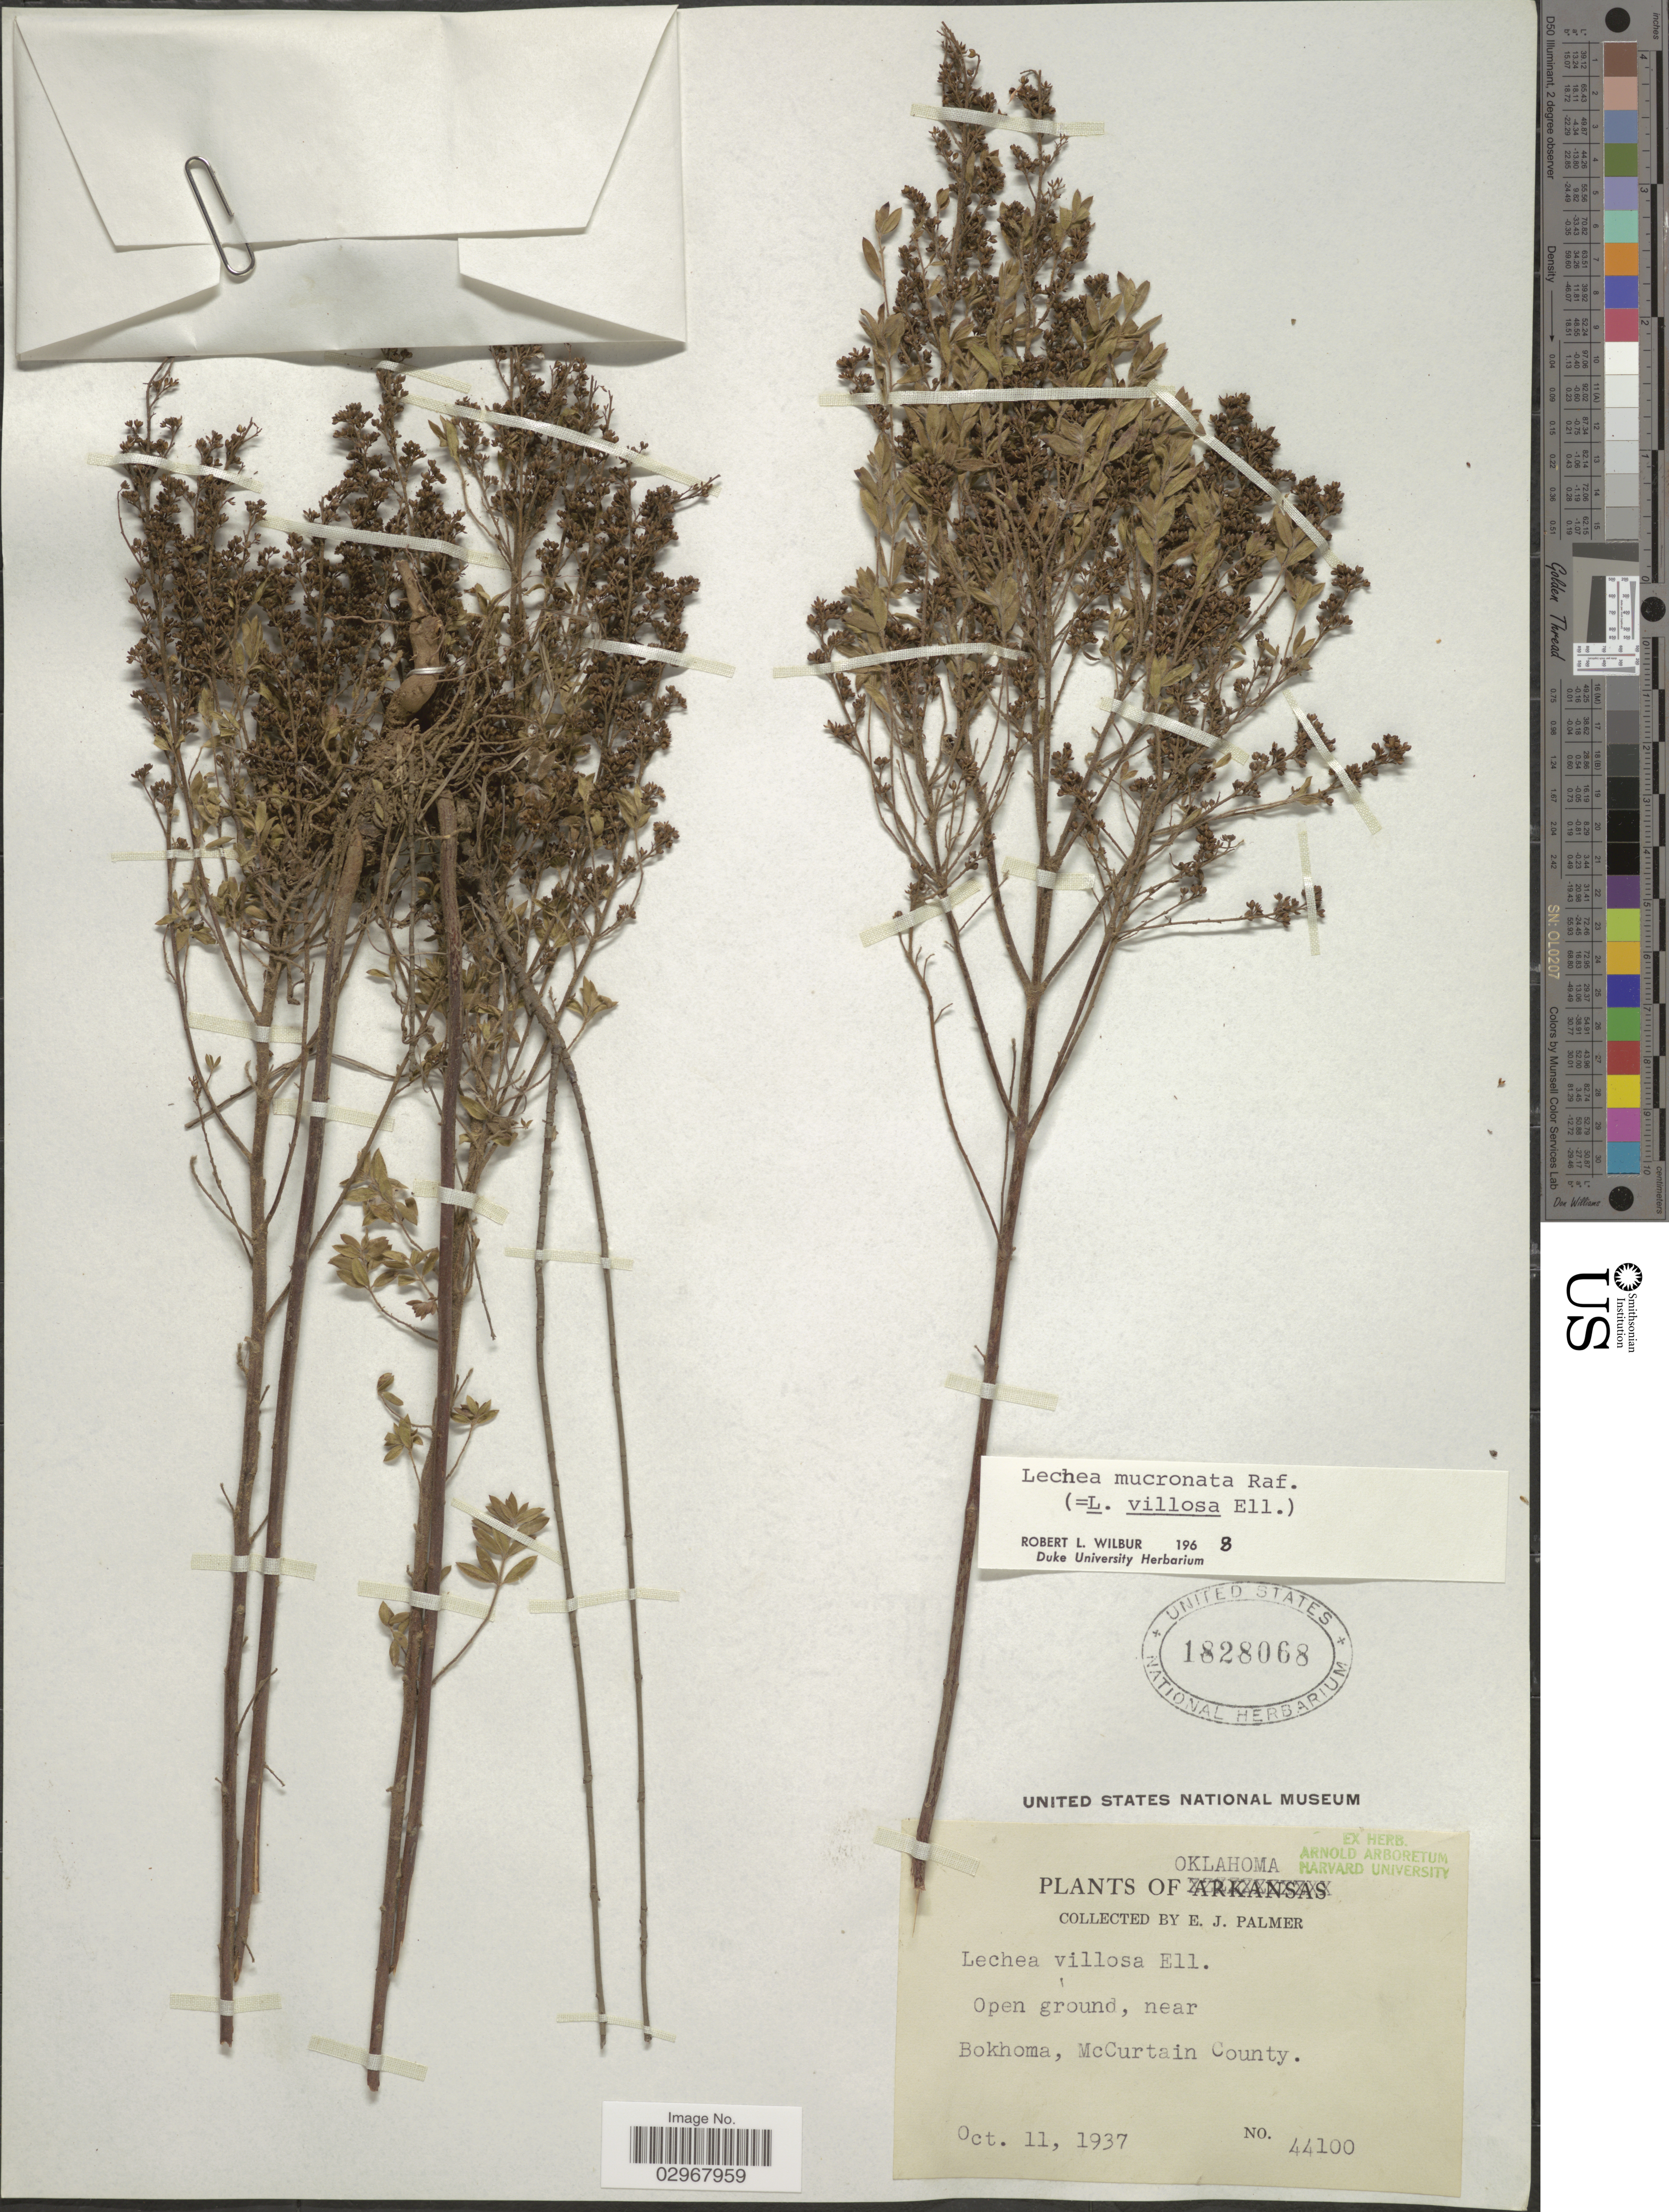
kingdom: Plantae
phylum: Tracheophyta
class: Magnoliopsida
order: Malvales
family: Cistaceae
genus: Lechea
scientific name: Lechea mucronata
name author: Raf.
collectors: E. J. Palmer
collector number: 44100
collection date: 1937-10-11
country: United States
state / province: Oklahoma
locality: Open ground, near Bokhoma, McCurtain County.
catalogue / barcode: US 1828068